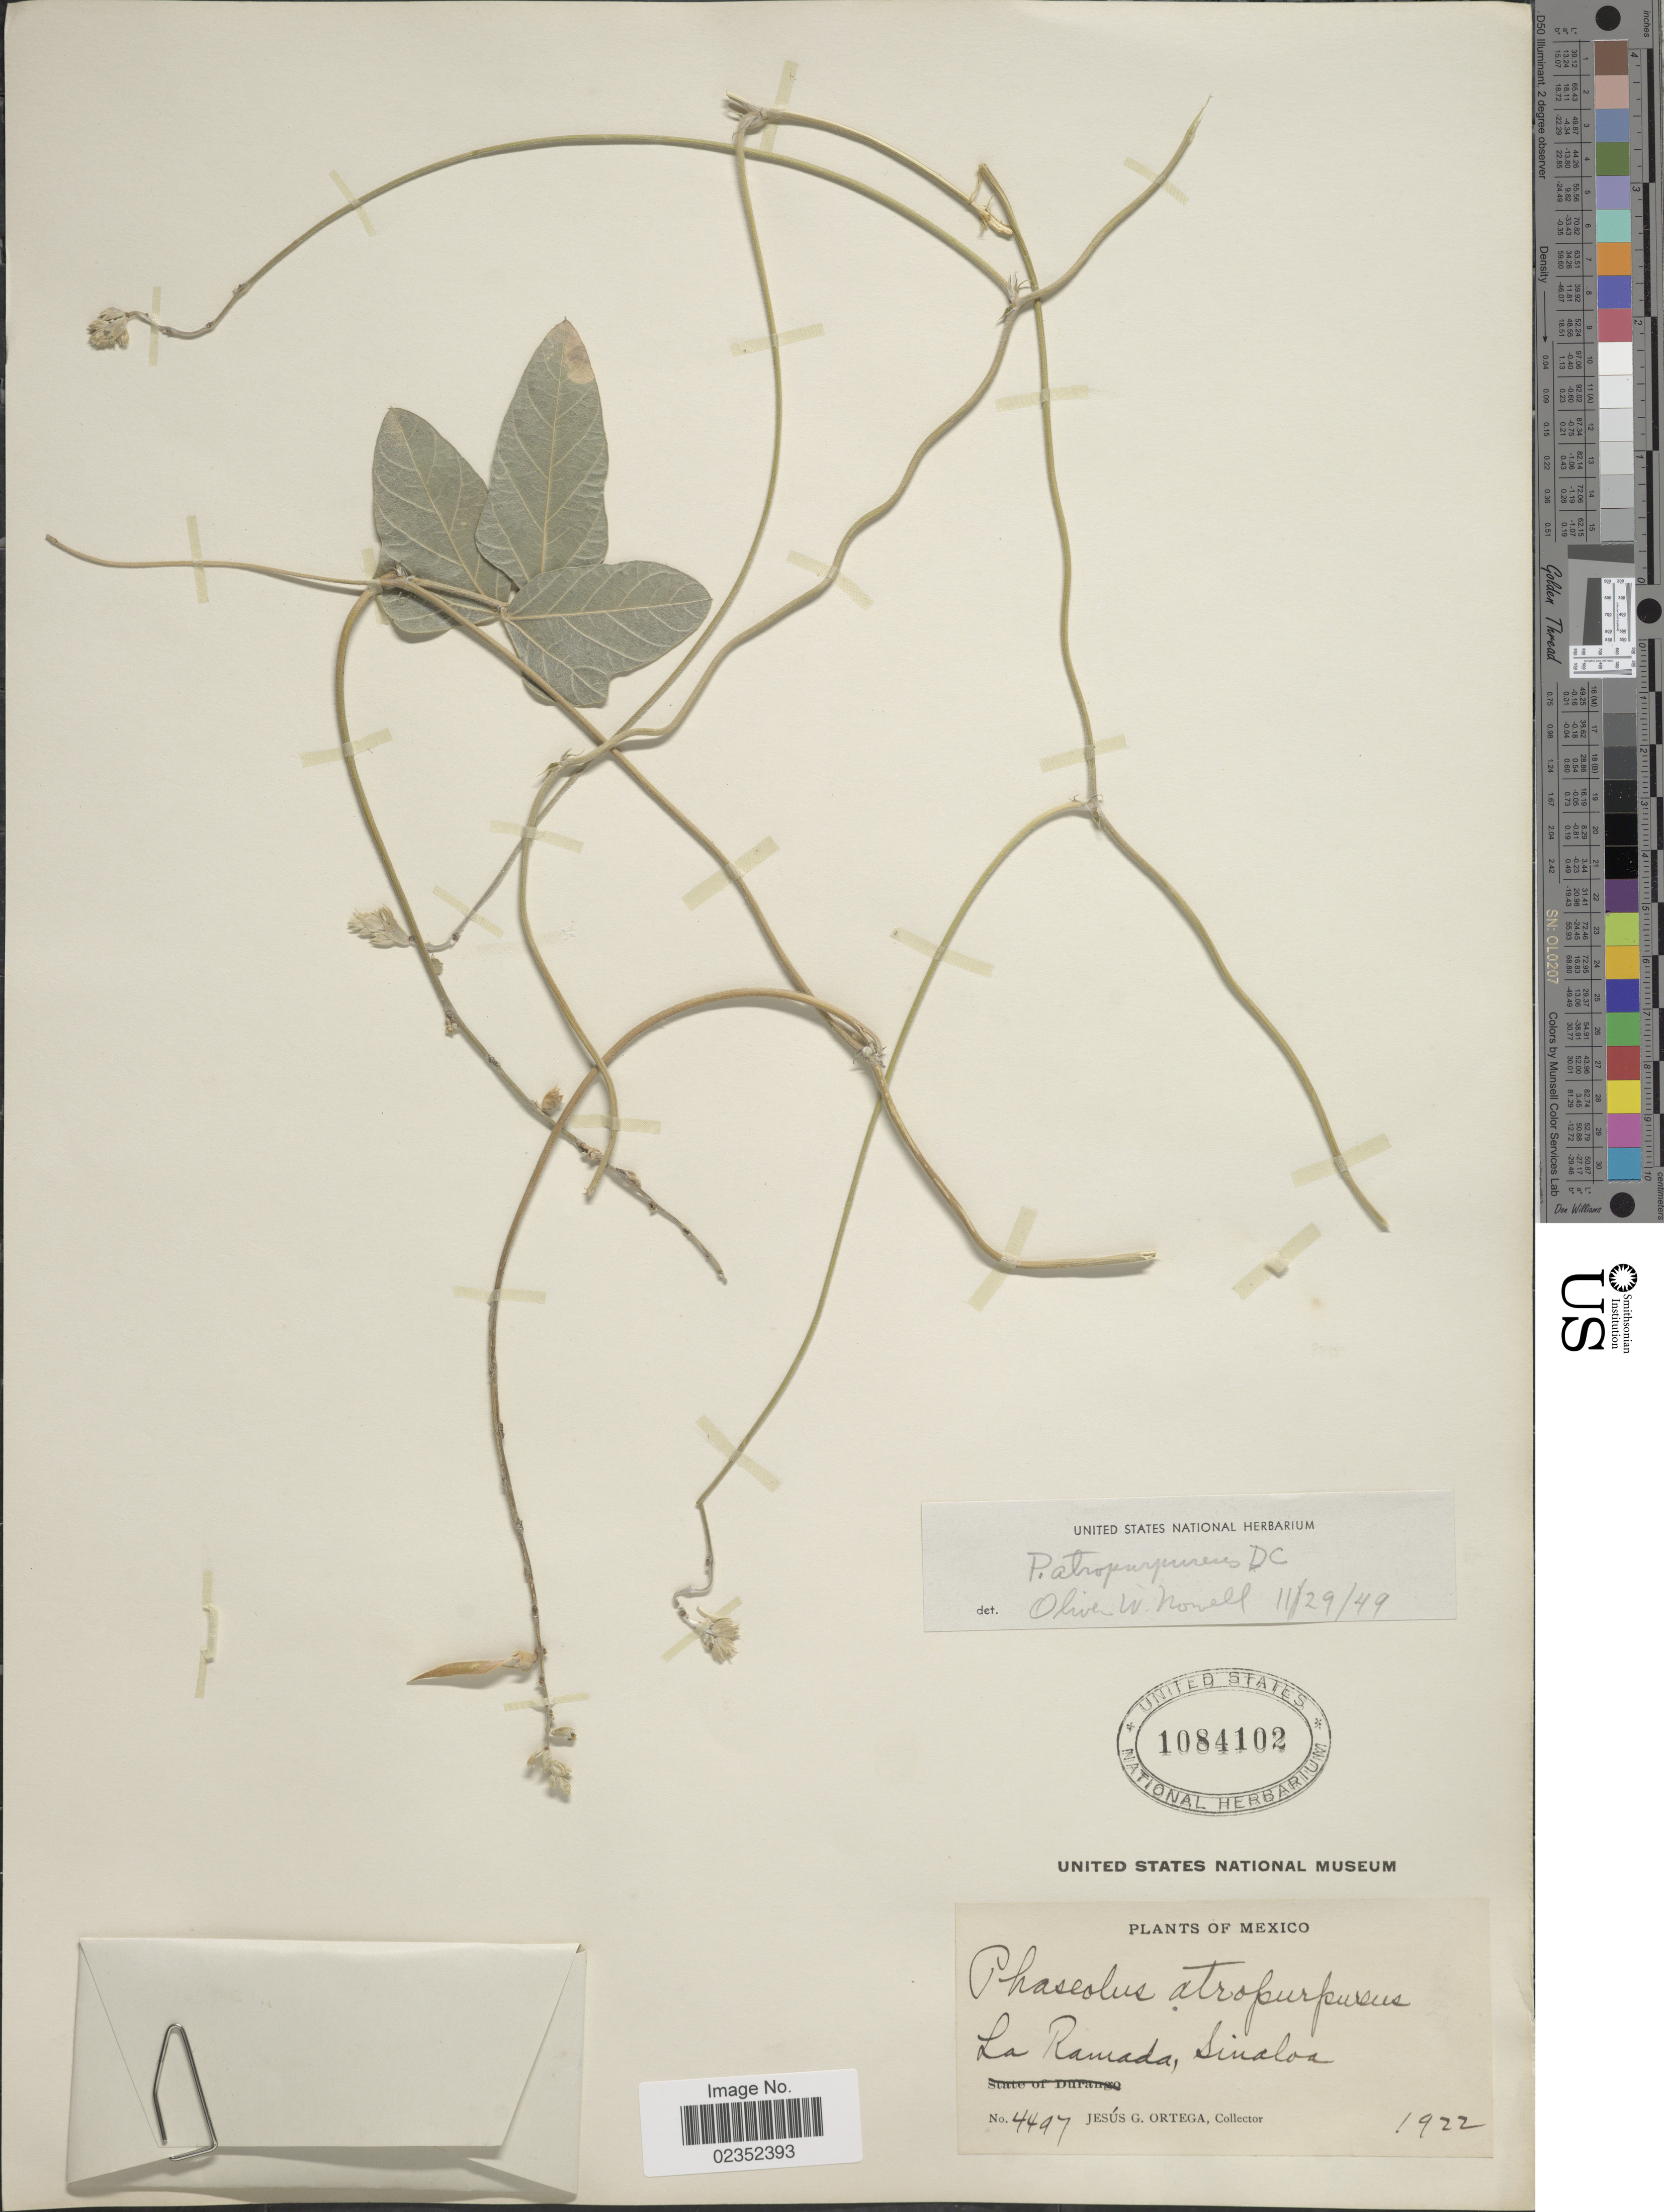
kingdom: Plantae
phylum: Tracheophyta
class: Magnoliopsida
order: Fabales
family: Fabaceae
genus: Macroptilium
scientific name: Macroptilium atropurpureum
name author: (DC.) Urb.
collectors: J. Ortega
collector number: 4497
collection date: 1922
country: Mexico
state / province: Sinaloa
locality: La Ramada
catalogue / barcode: US 1084102